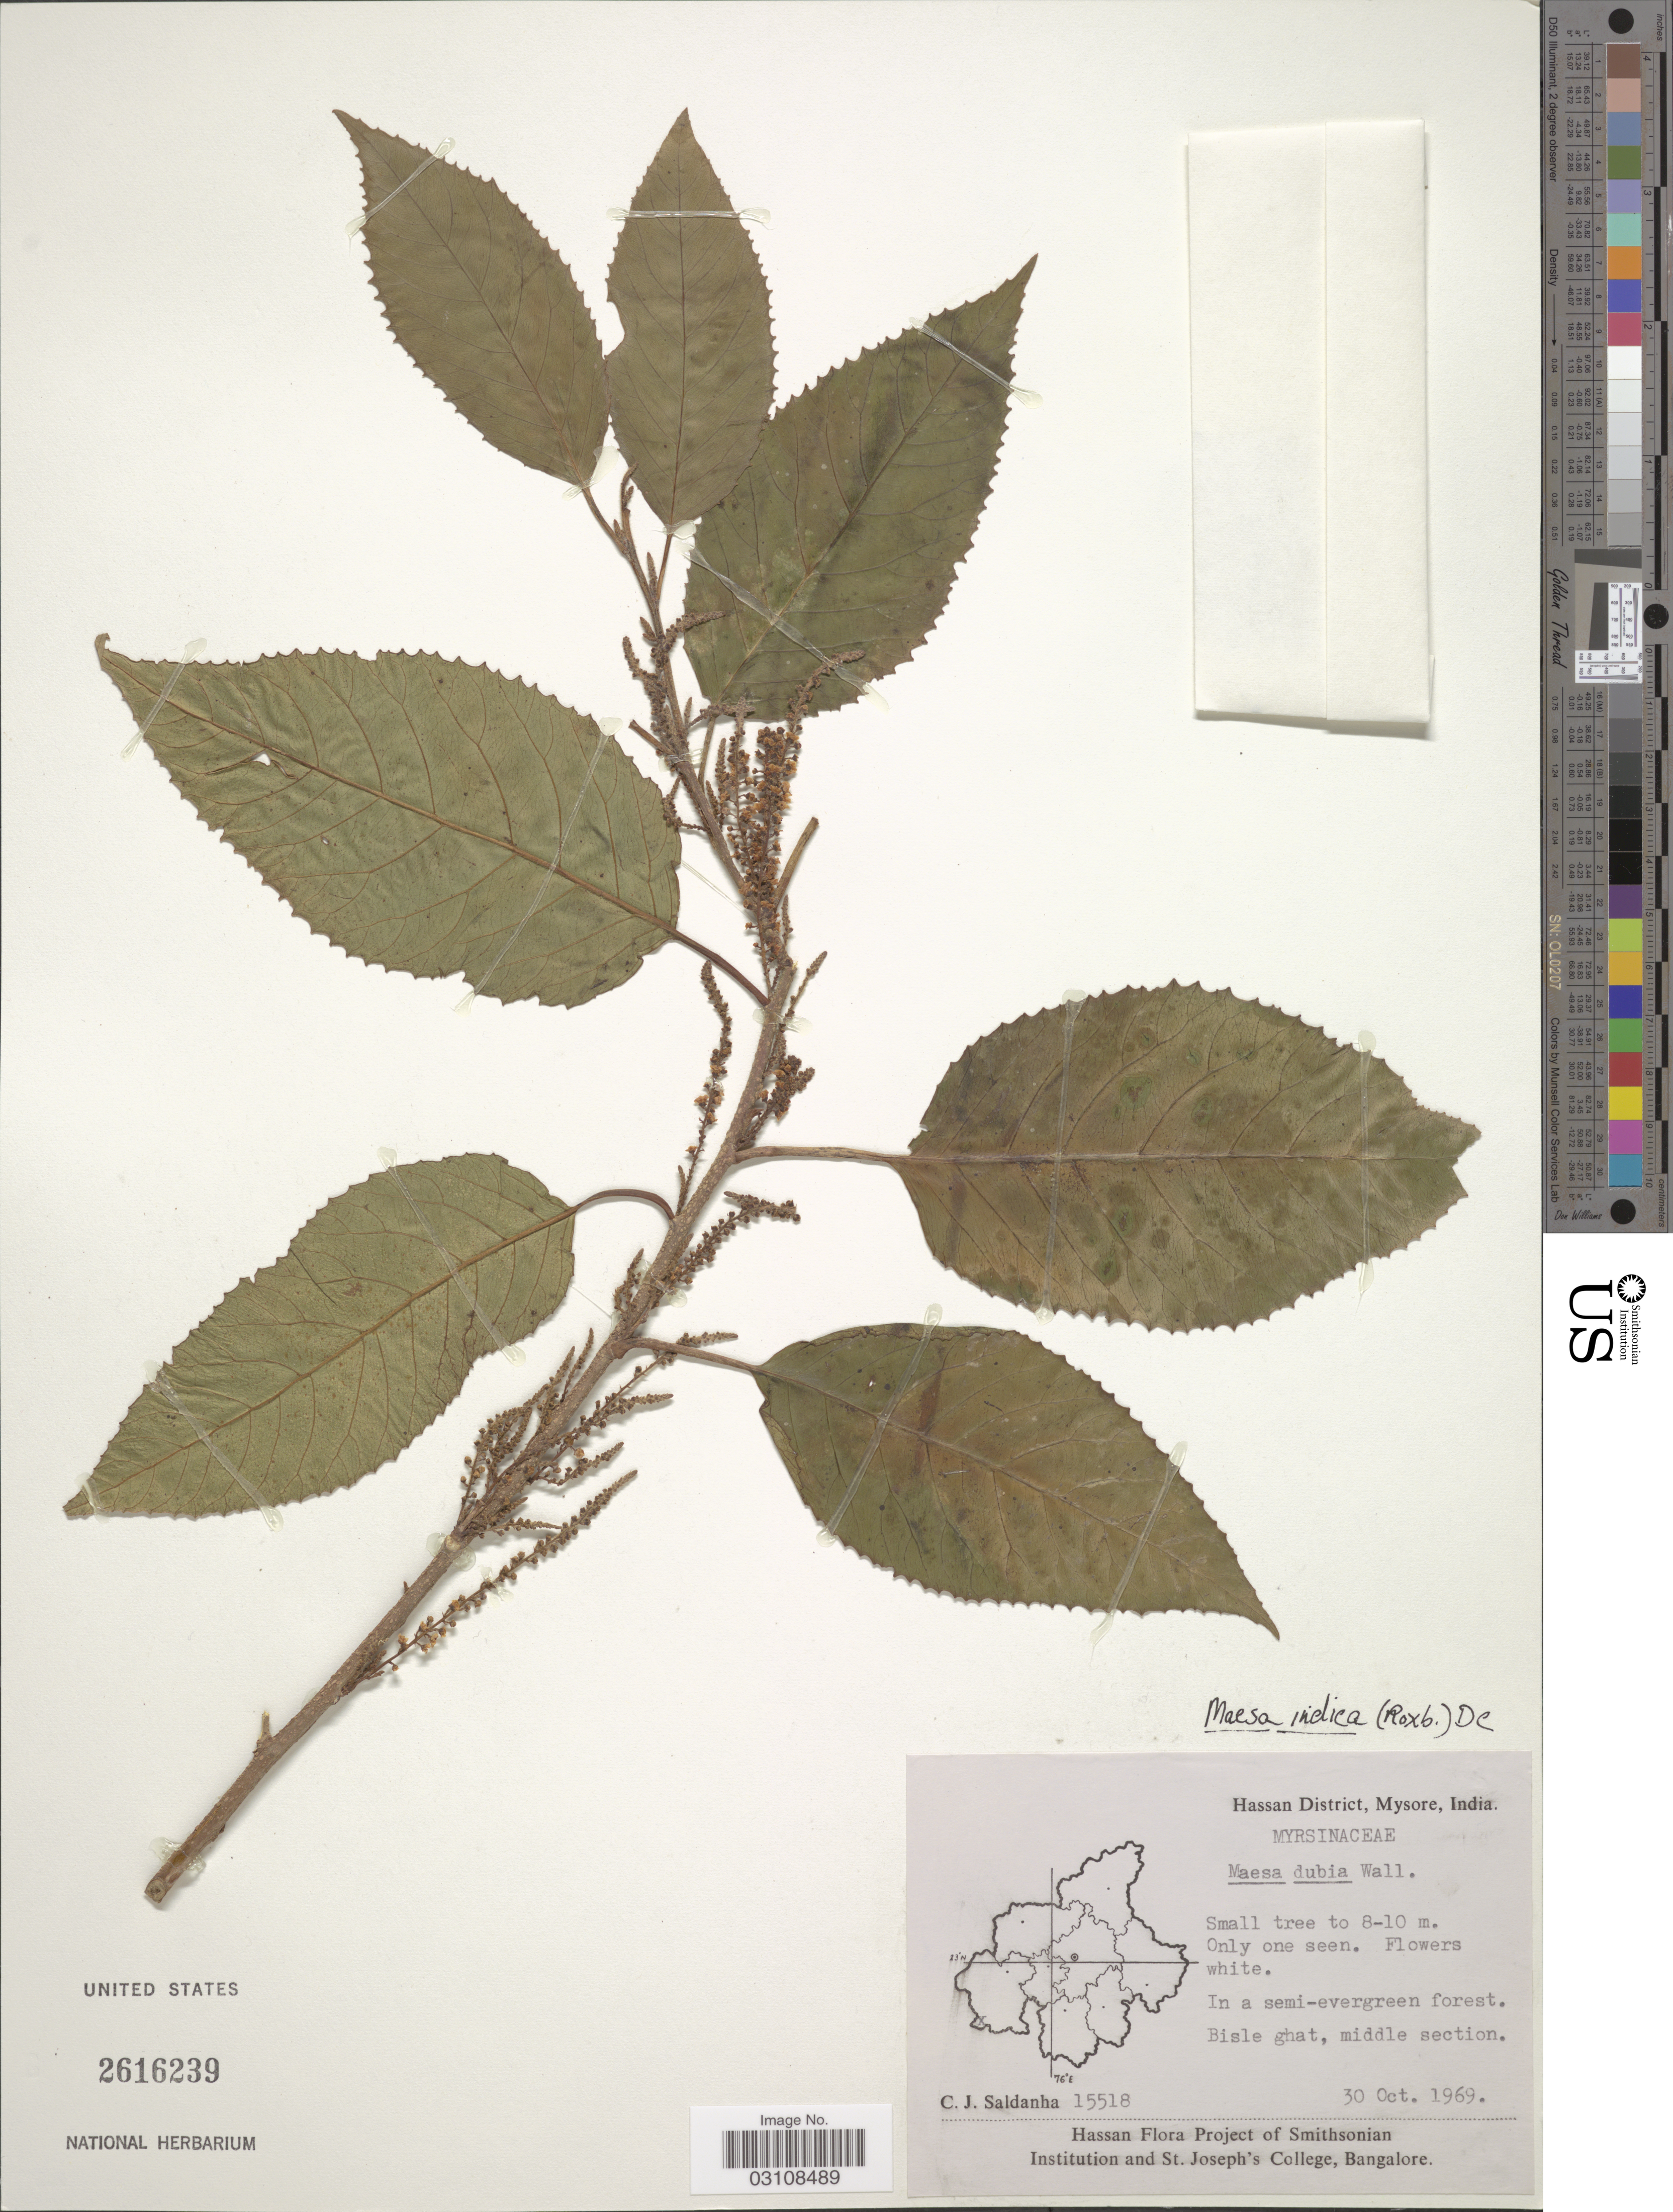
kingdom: Plantae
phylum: Tracheophyta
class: Magnoliopsida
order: Ericales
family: Primulaceae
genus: Maesa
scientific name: Maesa indica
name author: (Roxb.) A. DC.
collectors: C. J. Saldanha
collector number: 15518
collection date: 1969-10-30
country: India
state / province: Karnataka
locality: Hassan District, Mysore. Bisle ghat, middle section.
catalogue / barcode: US 2616239